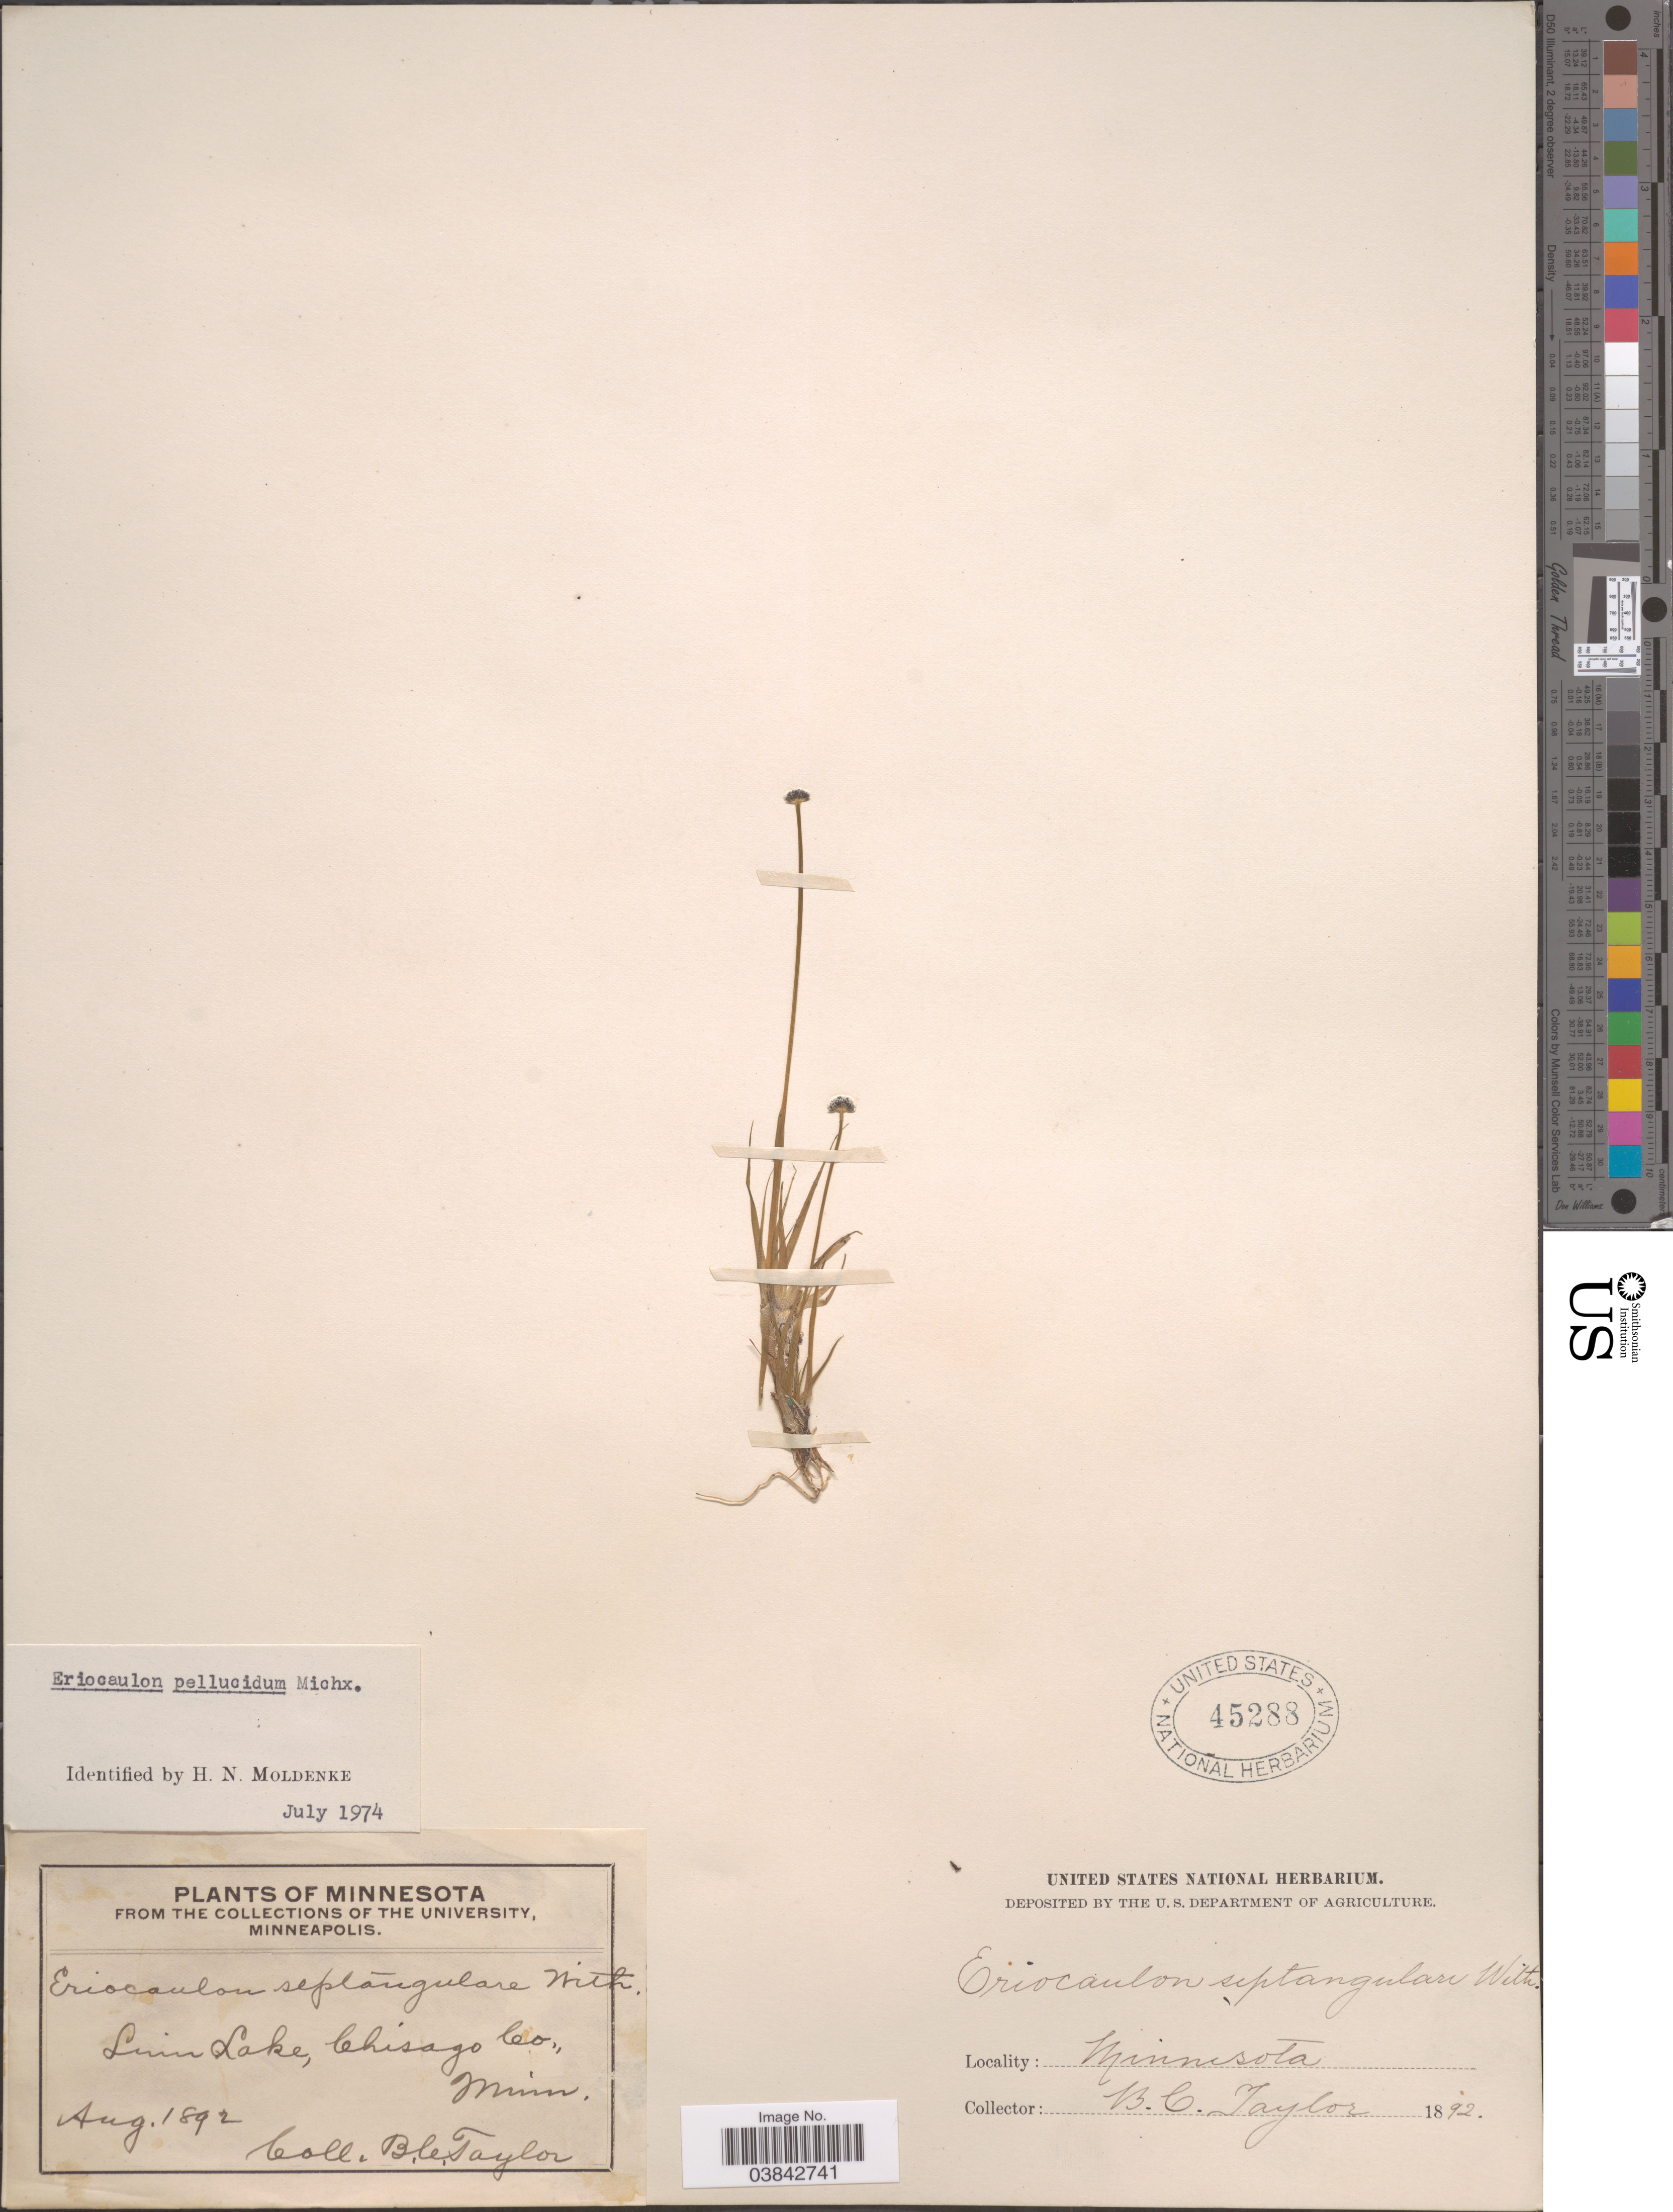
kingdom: Plantae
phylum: Tracheophyta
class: Liliopsida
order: Poales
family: Eriocaulaceae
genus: Eriocaulon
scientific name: Eriocaulon aquaticum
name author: (Hill) Druce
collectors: B. C. Taylor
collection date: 1892-08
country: United States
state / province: Minnesota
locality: Linn Lake, Chisago Co.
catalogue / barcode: US 45288